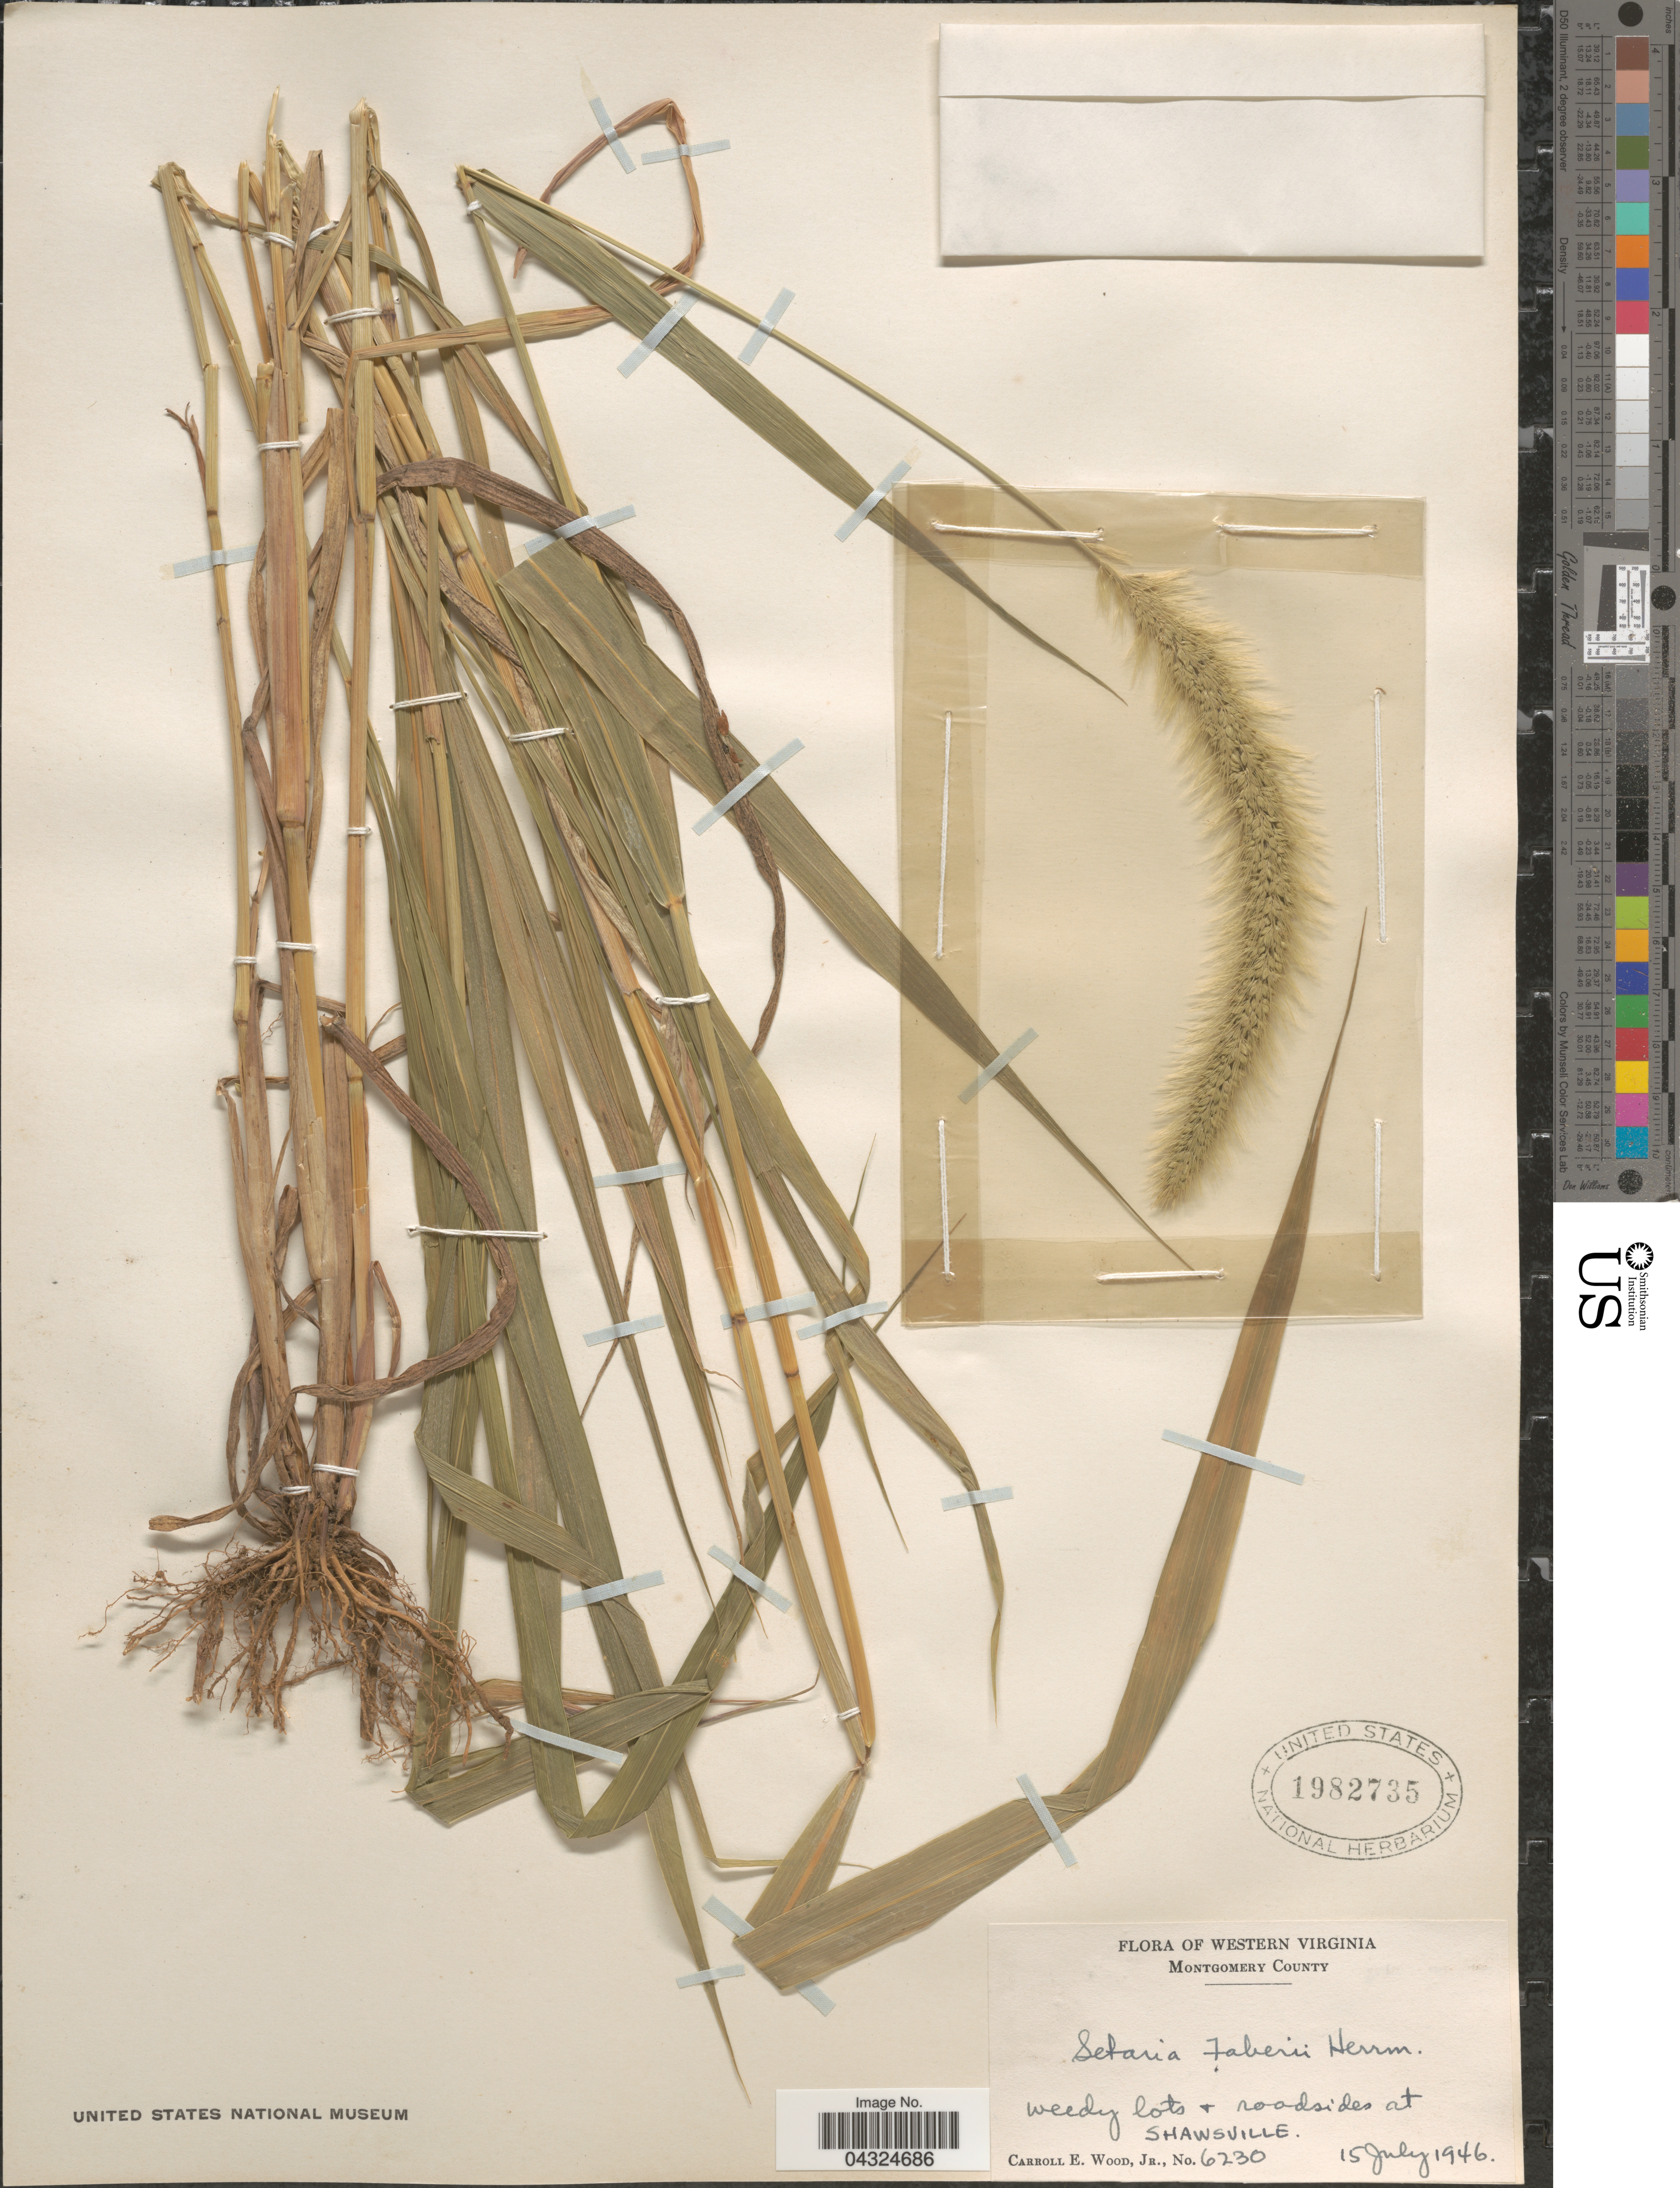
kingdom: Plantae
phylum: Tracheophyta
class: Liliopsida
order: Poales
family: Poaceae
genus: Setaria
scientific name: Setaria faberi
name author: R.A.W. Herrm.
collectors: C. Wood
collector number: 6230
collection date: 1946-07-15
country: United States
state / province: Virginia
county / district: Montgomery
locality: Western Virginia. Montgomery County. Roadsides at Shawsville.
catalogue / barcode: US 1982735